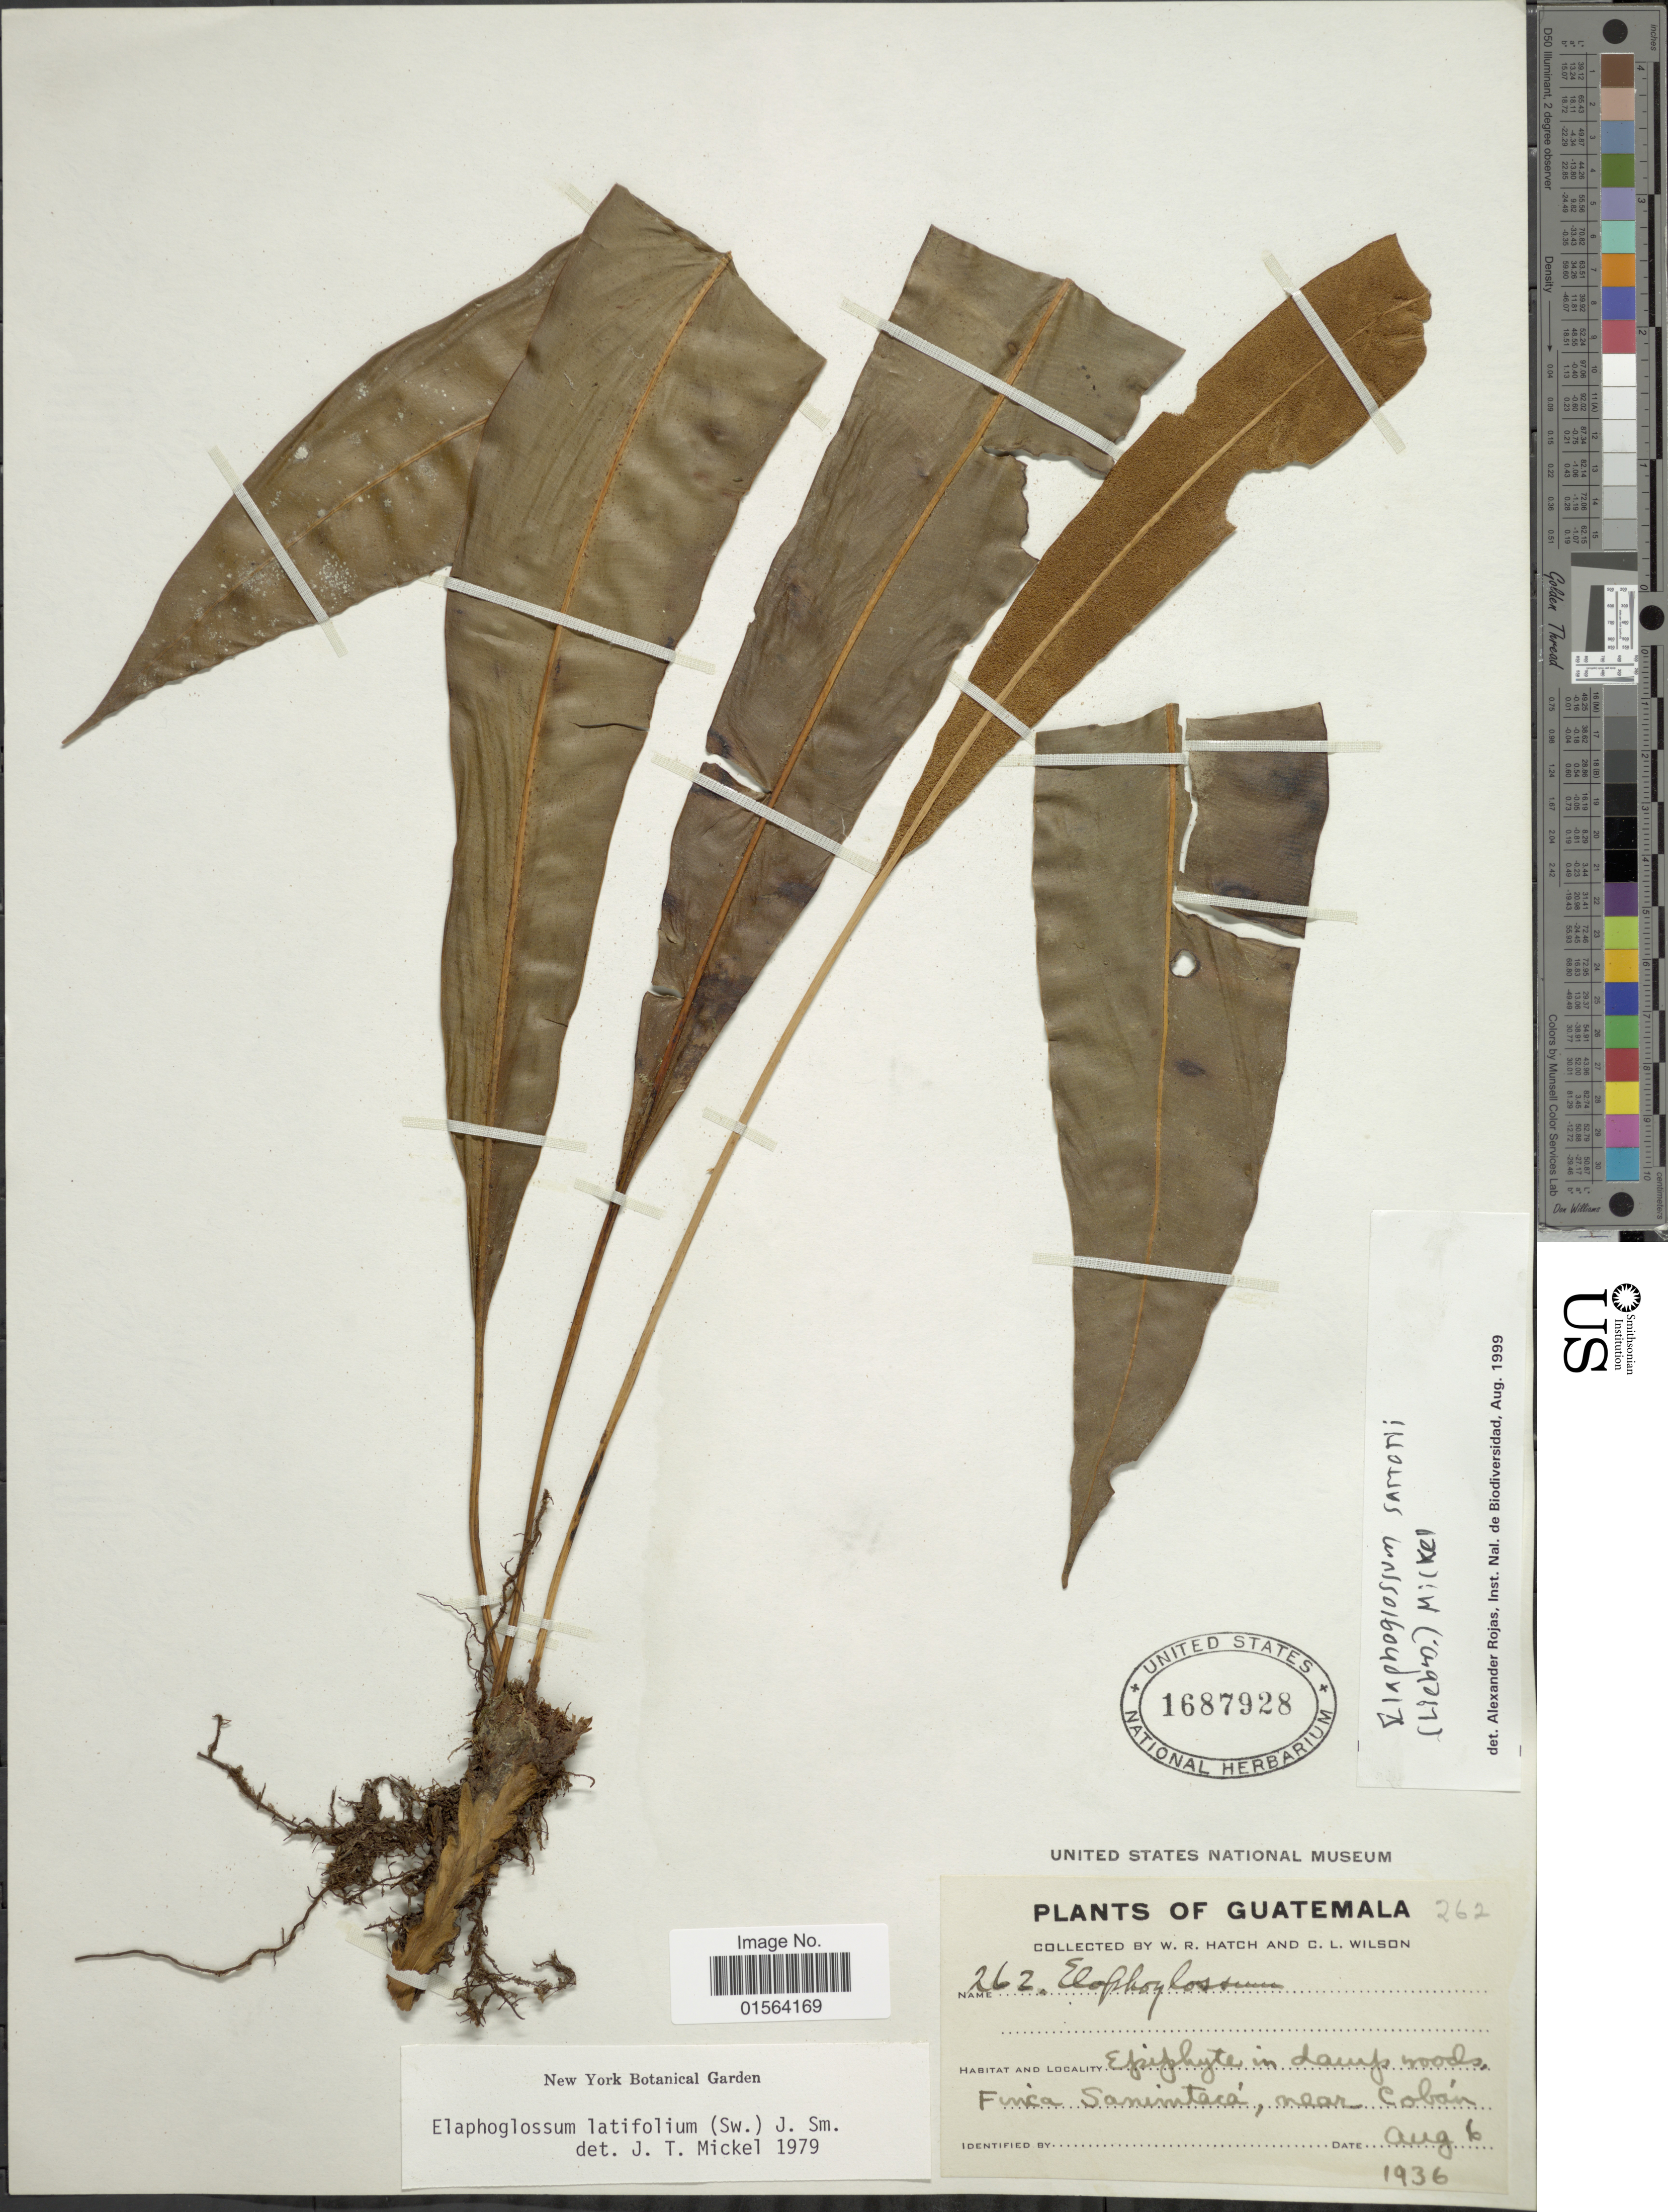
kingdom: Plantae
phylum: Tracheophyta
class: Polypodiopsida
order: Polypodiales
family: Dryopteridaceae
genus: Elaphoglossum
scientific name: Elaphoglossum latifolium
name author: (Sw.) J. Sm.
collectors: W. Hatch & C. L. Wilson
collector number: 262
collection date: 1936-08-06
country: Guatemala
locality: Finca Sanimtaca, near Coban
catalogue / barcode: US 1687928